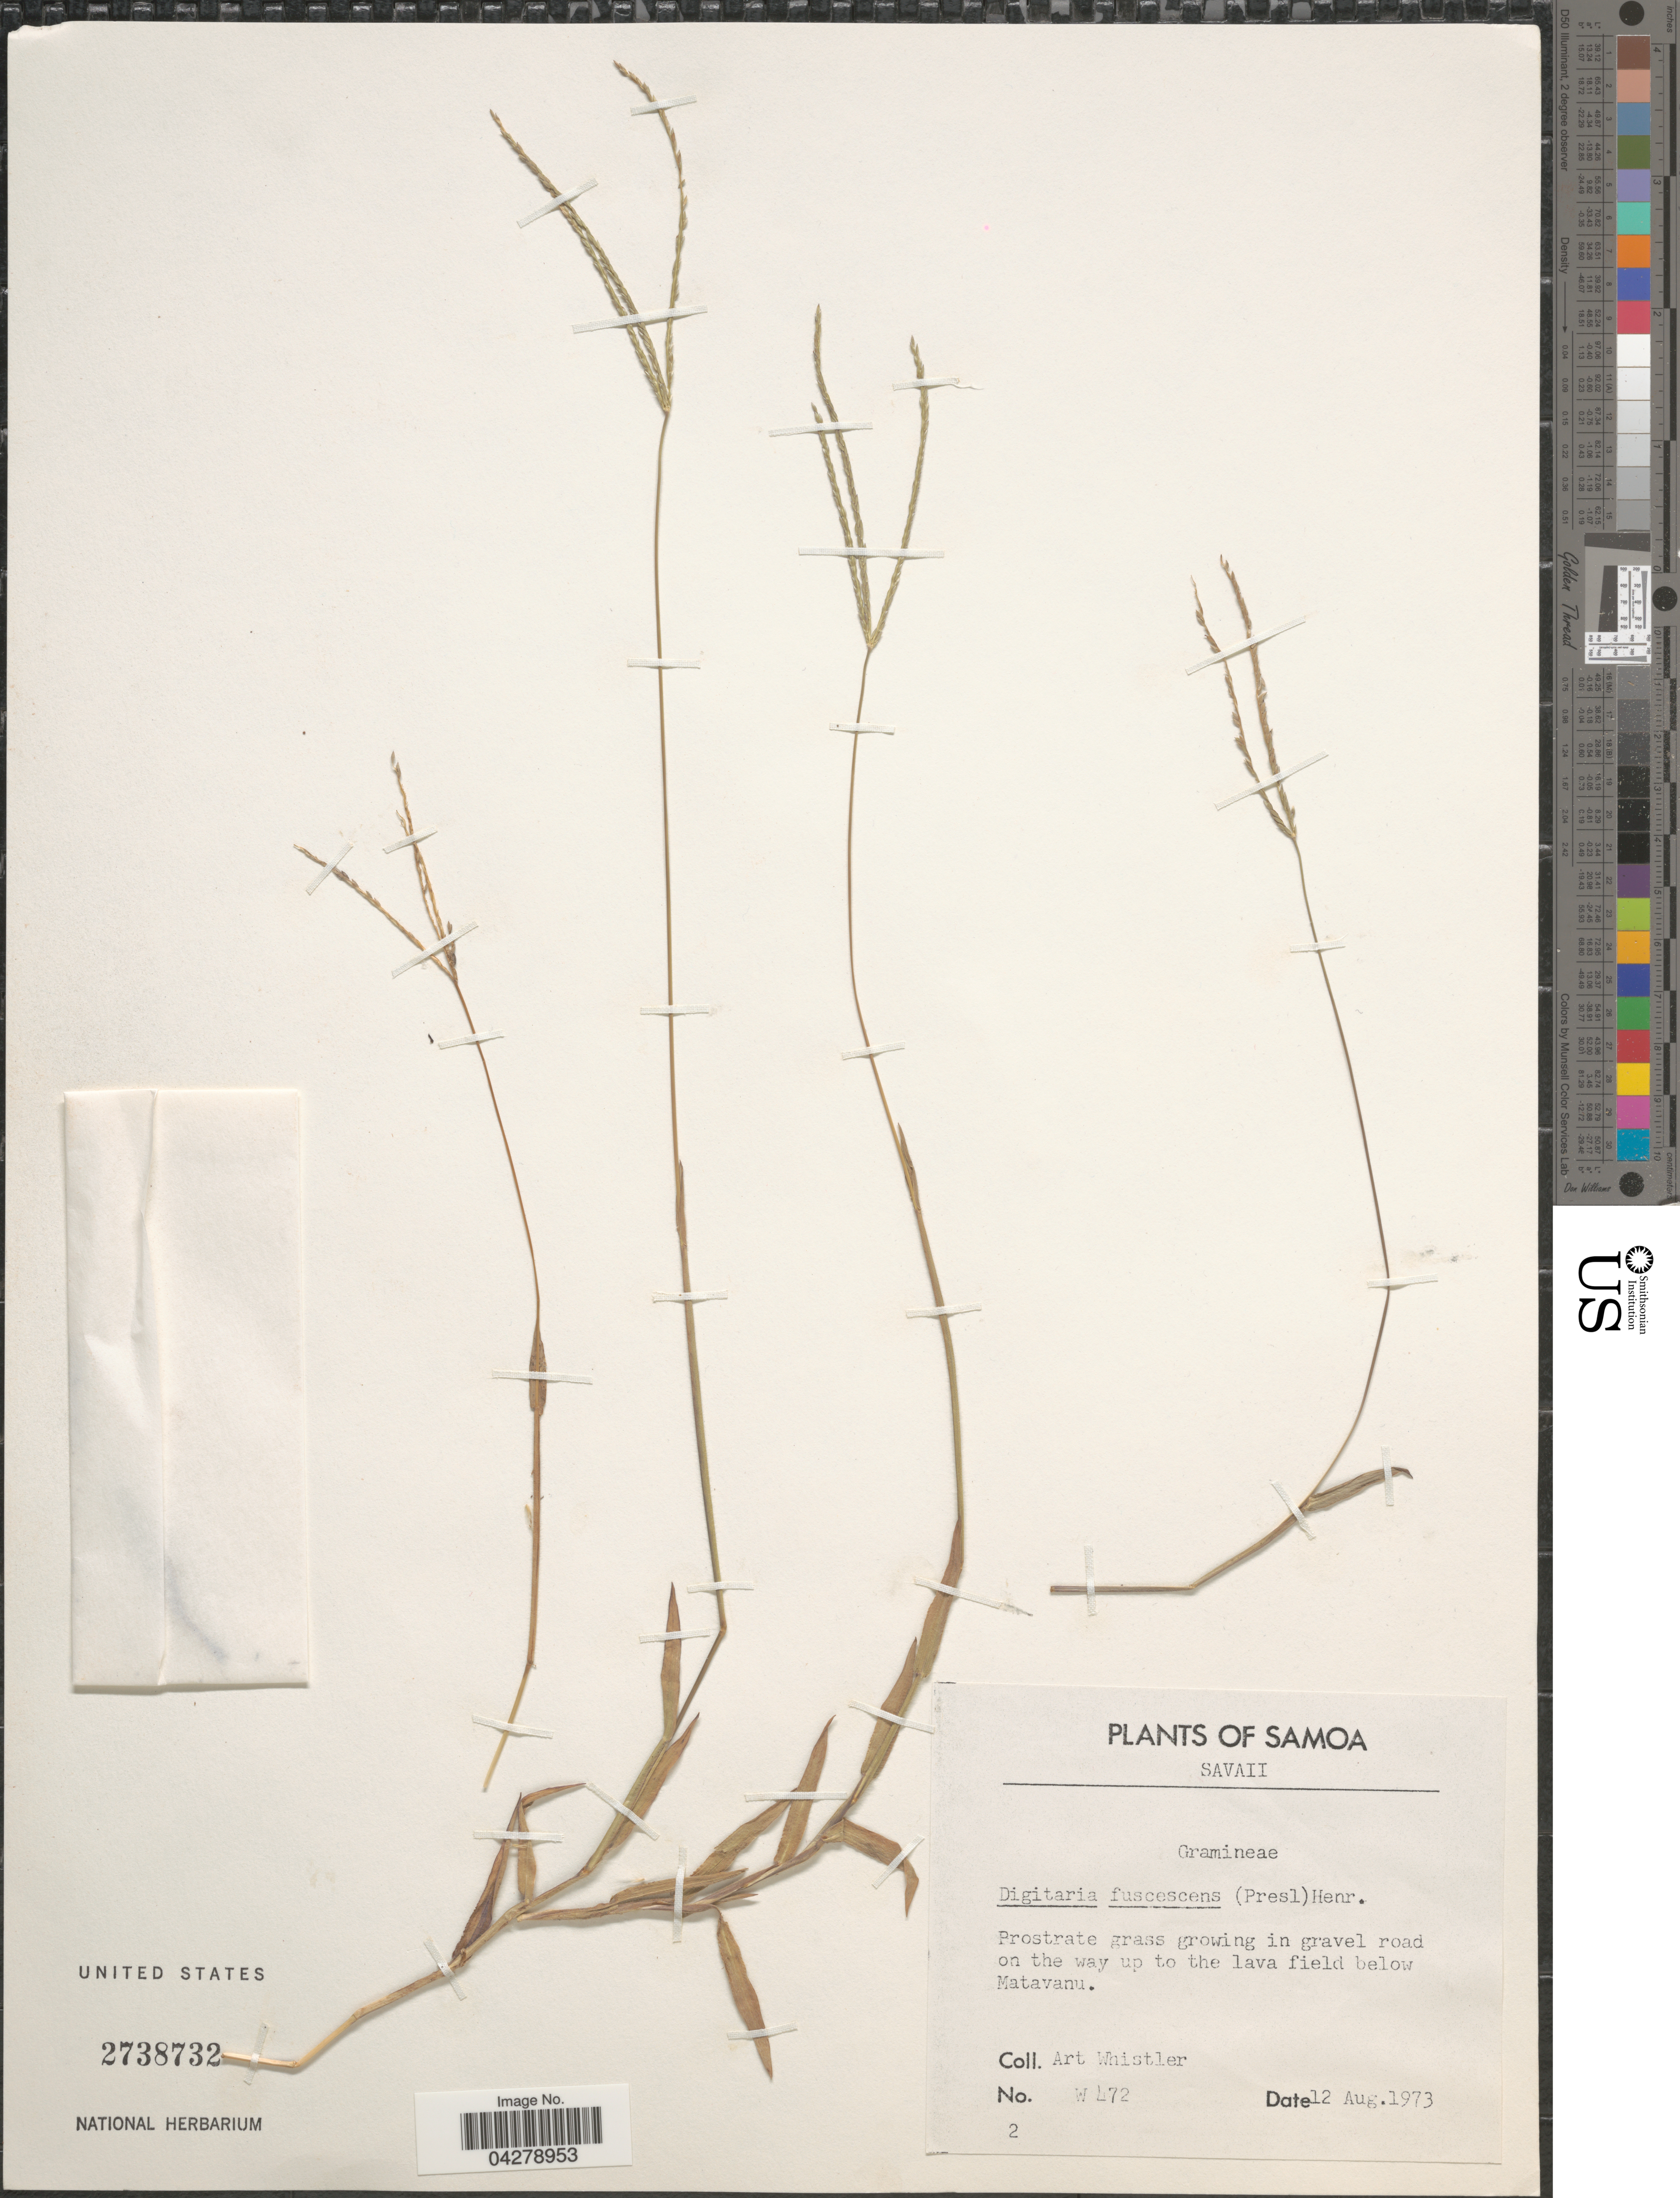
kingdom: Plantae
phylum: Tracheophyta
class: Liliopsida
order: Poales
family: Poaceae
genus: Digitaria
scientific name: Digitaria fuscescens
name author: (J. Presl) Henr.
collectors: A. Whistler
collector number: W472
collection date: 1973-08-12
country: Samoa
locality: Samoa. Savaii. Prostrate grass growing in gravel road on the way up to the lava field below Matavanu.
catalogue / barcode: US 2738732